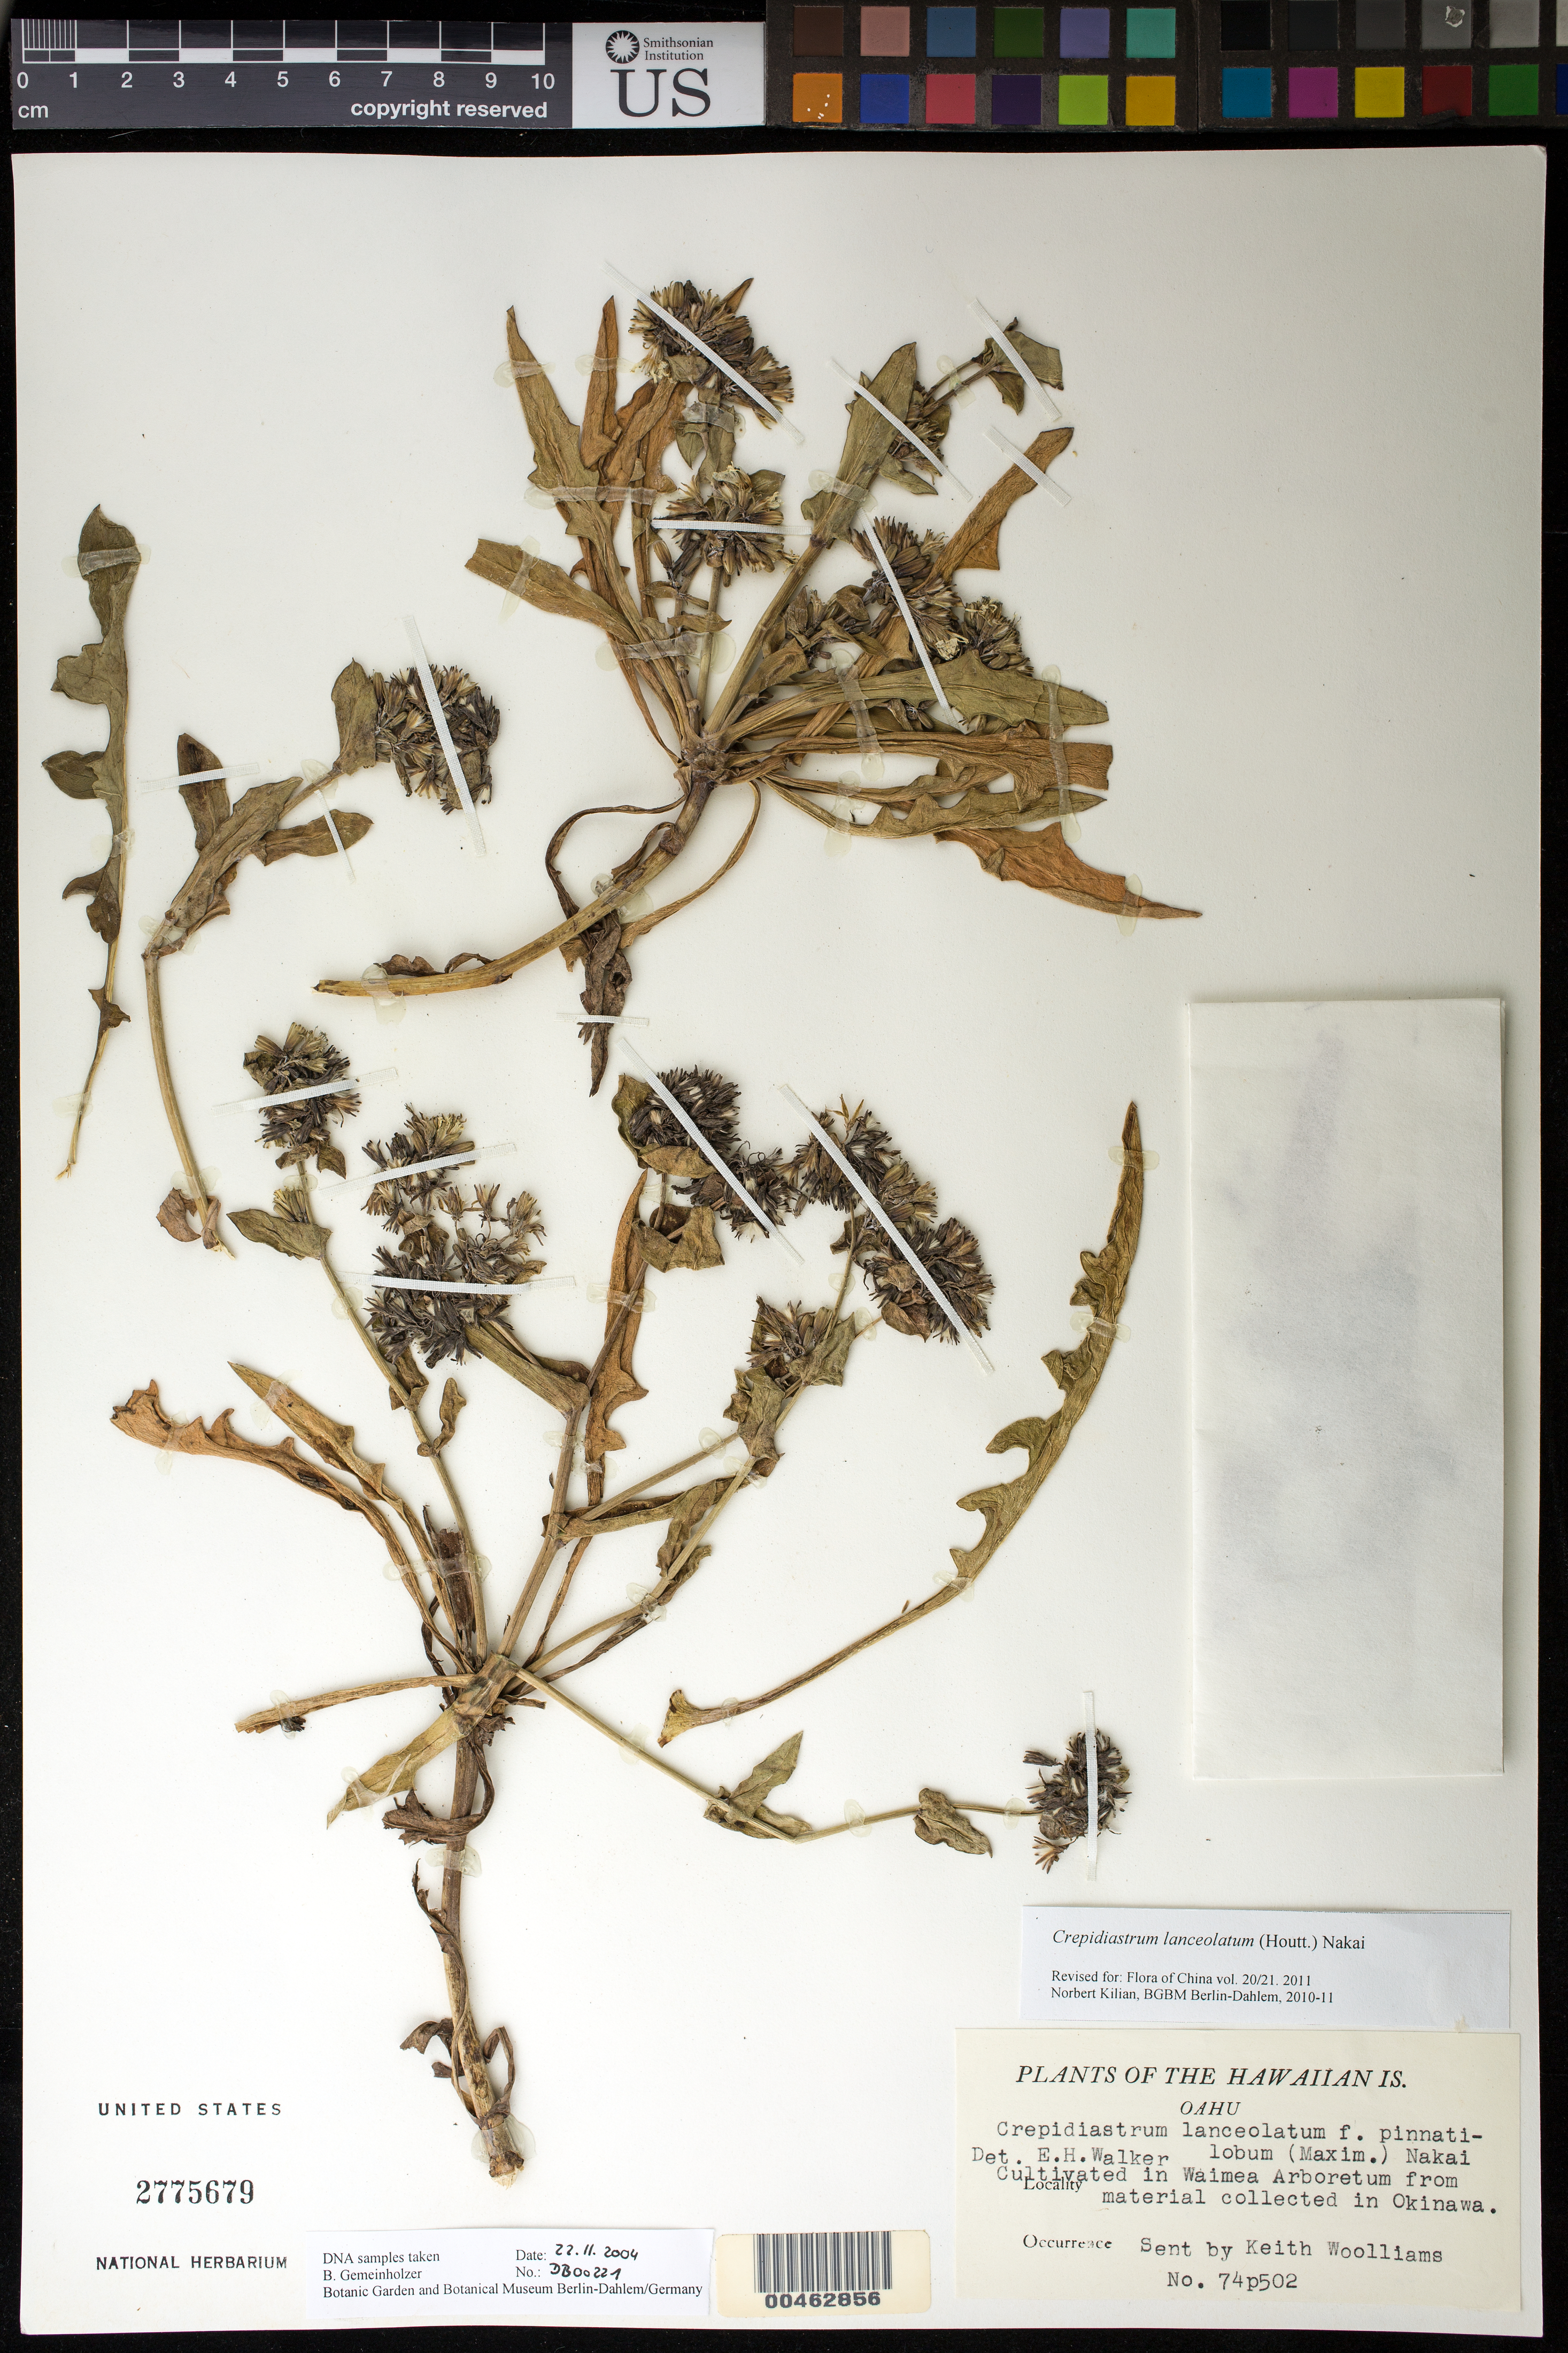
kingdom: Plantae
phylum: Tracheophyta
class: Magnoliopsida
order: Asterales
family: Asteraceae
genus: Crepidiastrum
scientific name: Crepidiastrum lanceolatum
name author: (Houtt.) Nakai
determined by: Walker, E. H.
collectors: W. J. Kress & Q. J. Li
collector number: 74p502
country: United States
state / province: Hawaii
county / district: Honolulu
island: Oahu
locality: Waimea Arboretum and Botanical Garden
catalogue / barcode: US 2775679